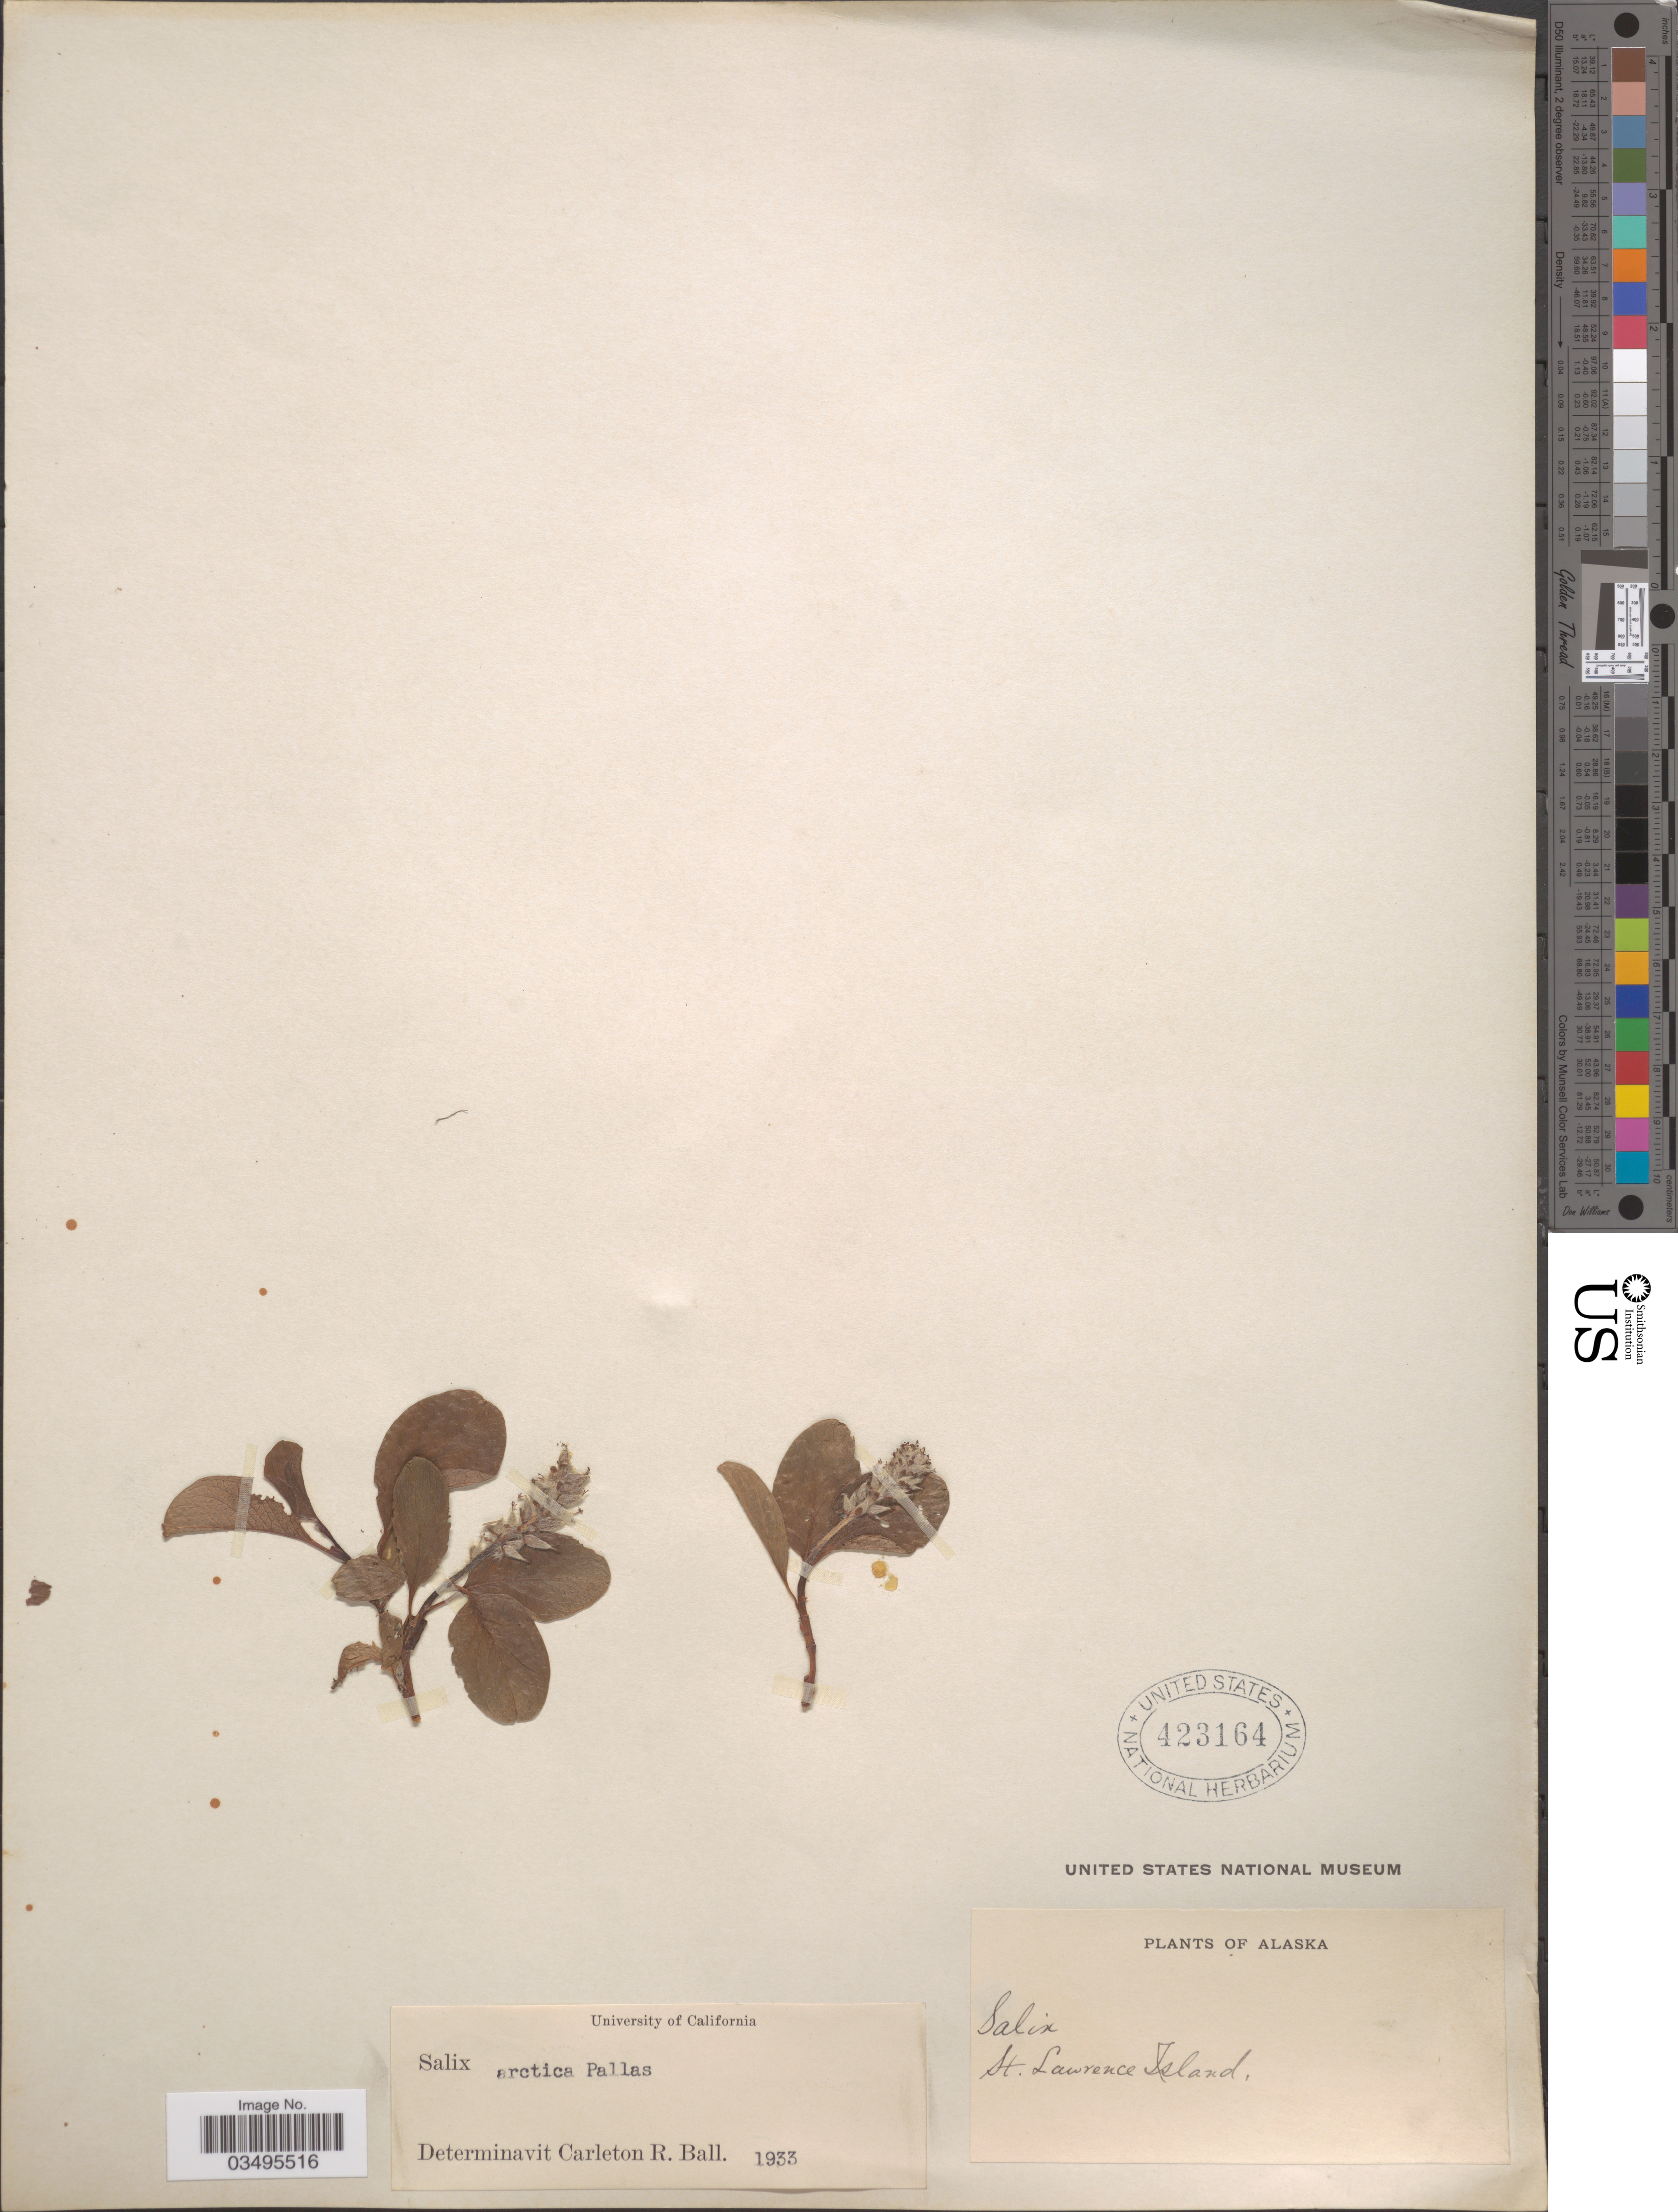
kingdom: Plantae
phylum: Tracheophyta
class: Magnoliopsida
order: Malpighiales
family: Salicaceae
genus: Salix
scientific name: Salix arctica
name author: Pall.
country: United States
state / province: Alaska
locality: St. Lawrence Island.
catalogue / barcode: US 423164